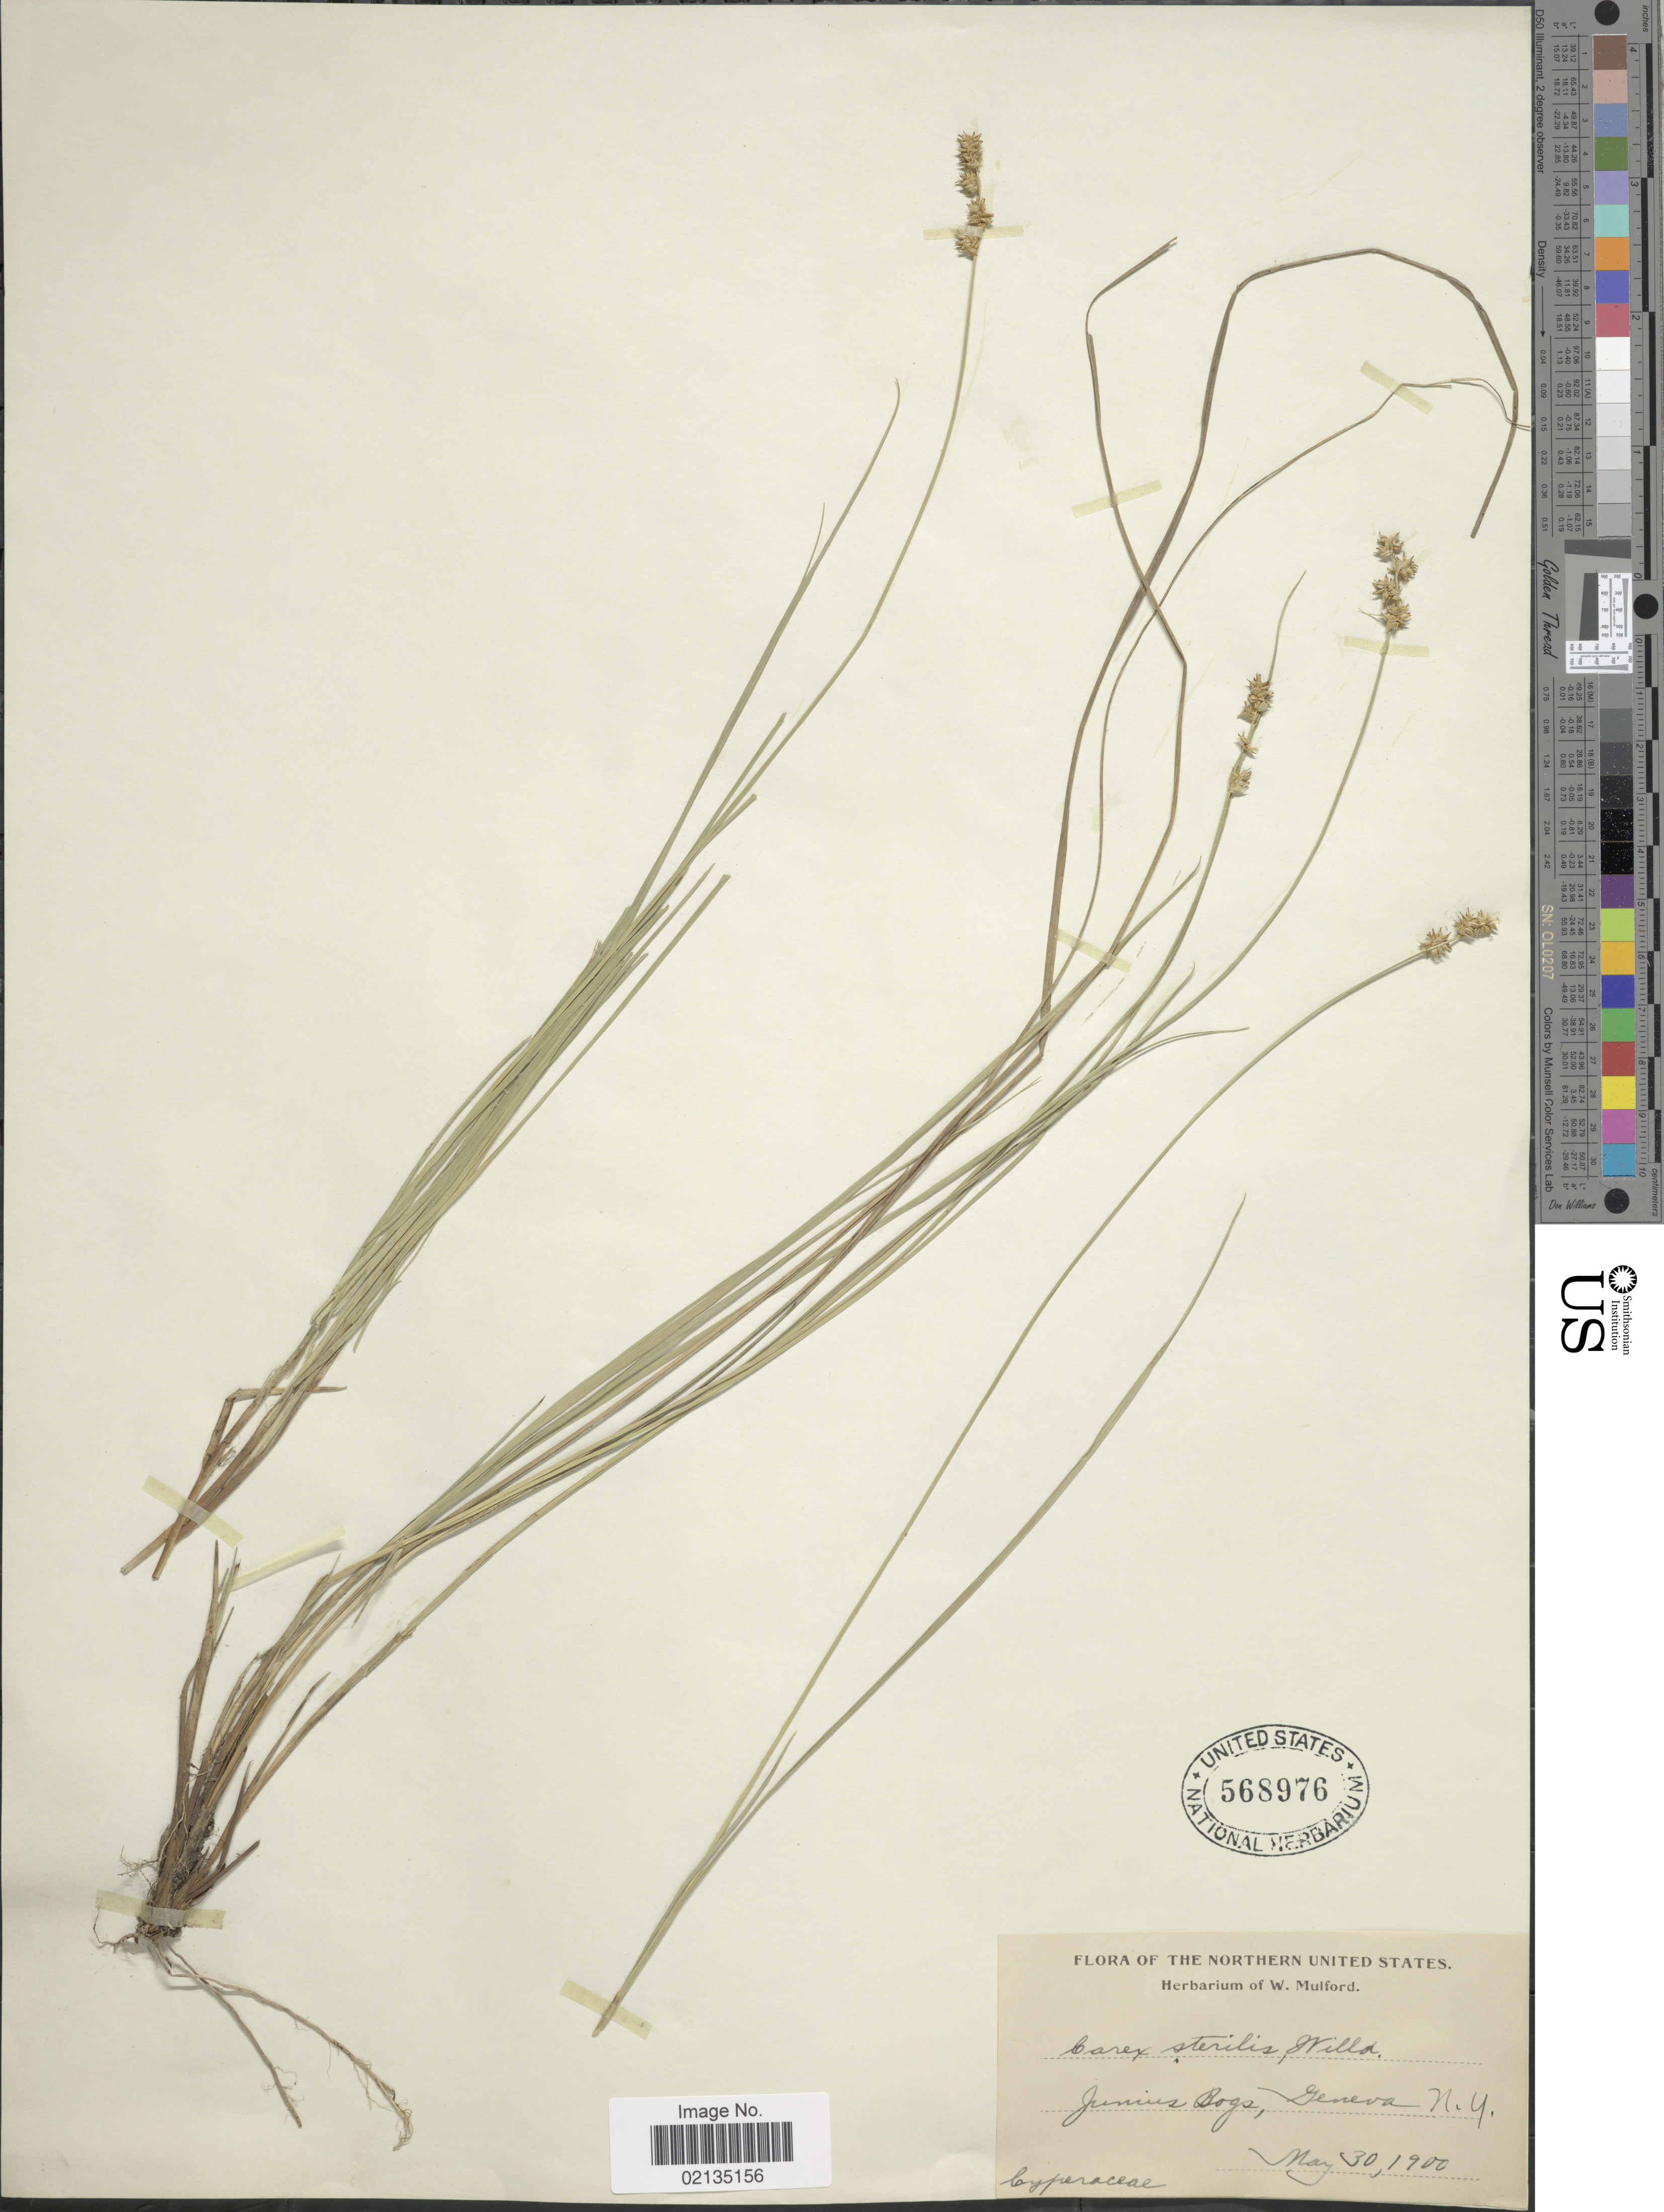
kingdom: Plantae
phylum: Tracheophyta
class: Liliopsida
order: Poales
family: Cyperaceae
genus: Carex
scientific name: Carex sterilis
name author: Willd.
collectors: ex herb. W. Mulford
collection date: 1900-05-30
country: United States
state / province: New York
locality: Geneva, N.Y. Northern United States.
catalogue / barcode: US 568976